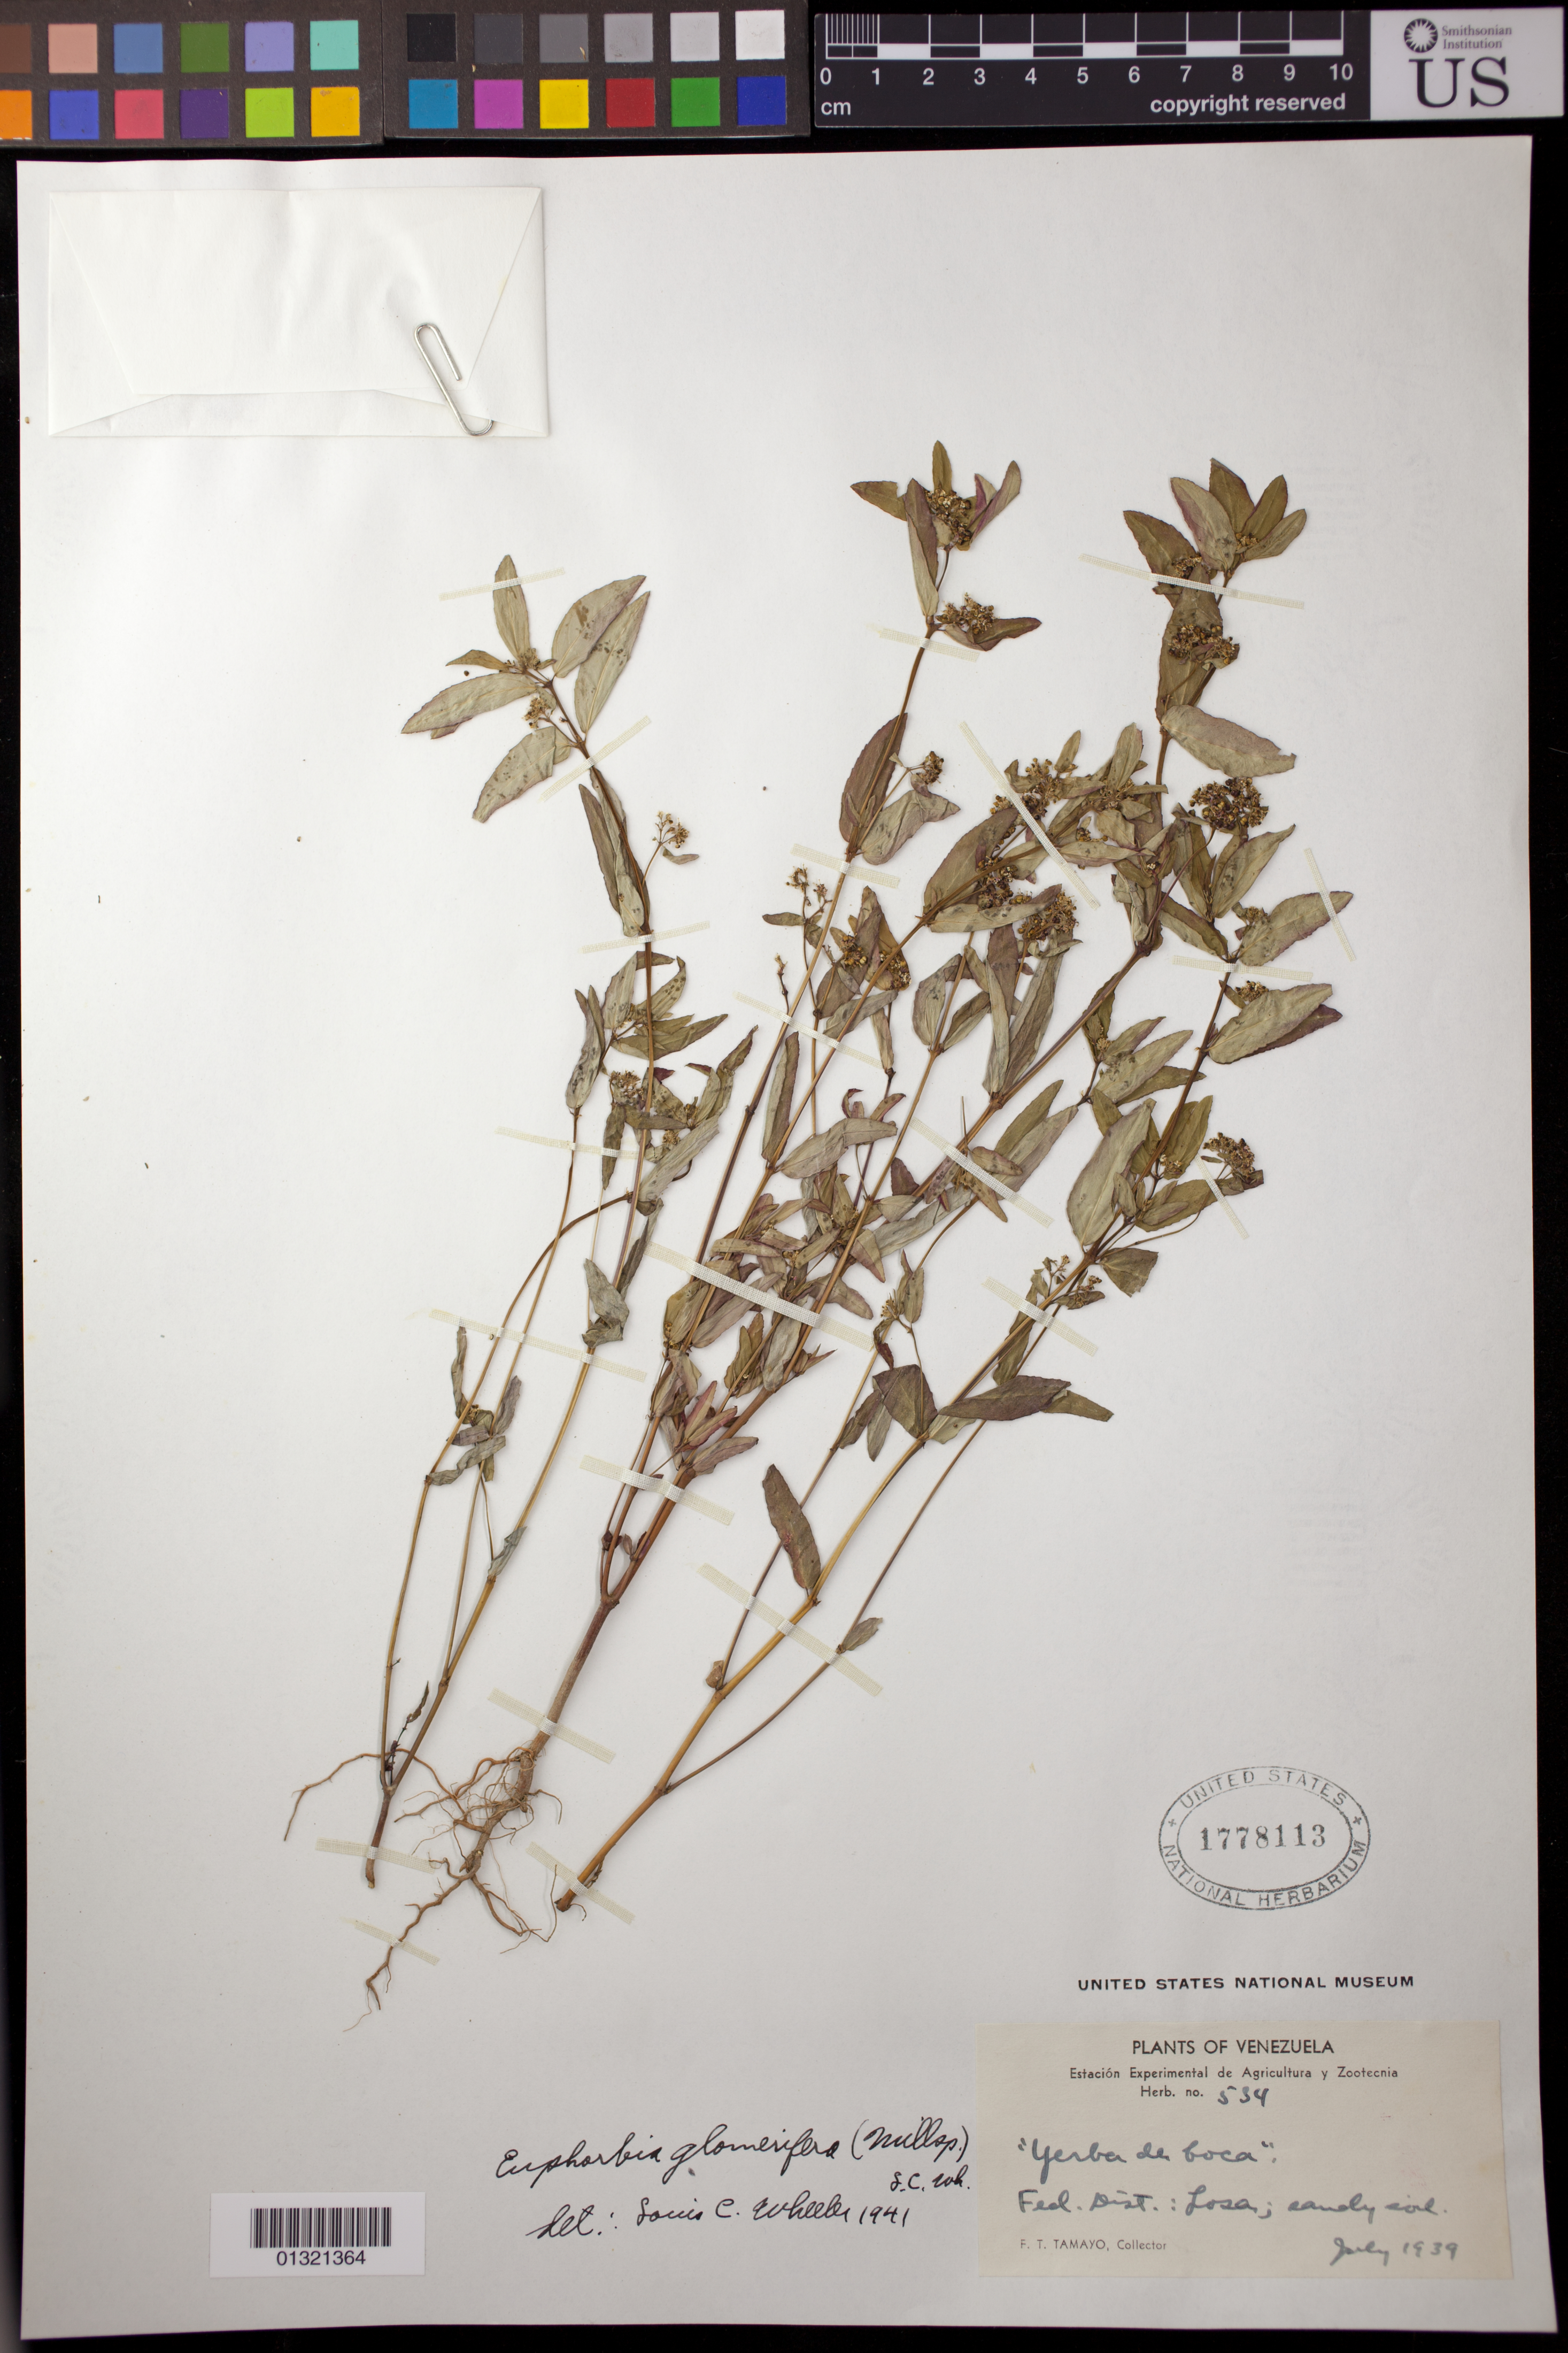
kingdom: Plantae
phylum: Tracheophyta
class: Magnoliopsida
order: Malpighiales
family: Euphorbiaceae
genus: Euphorbia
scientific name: Euphorbia hypericifolia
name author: L.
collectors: F. Tamayo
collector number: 534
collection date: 1939-07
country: Venezuela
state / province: Distrito Federal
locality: Sosa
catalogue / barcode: US 1778113